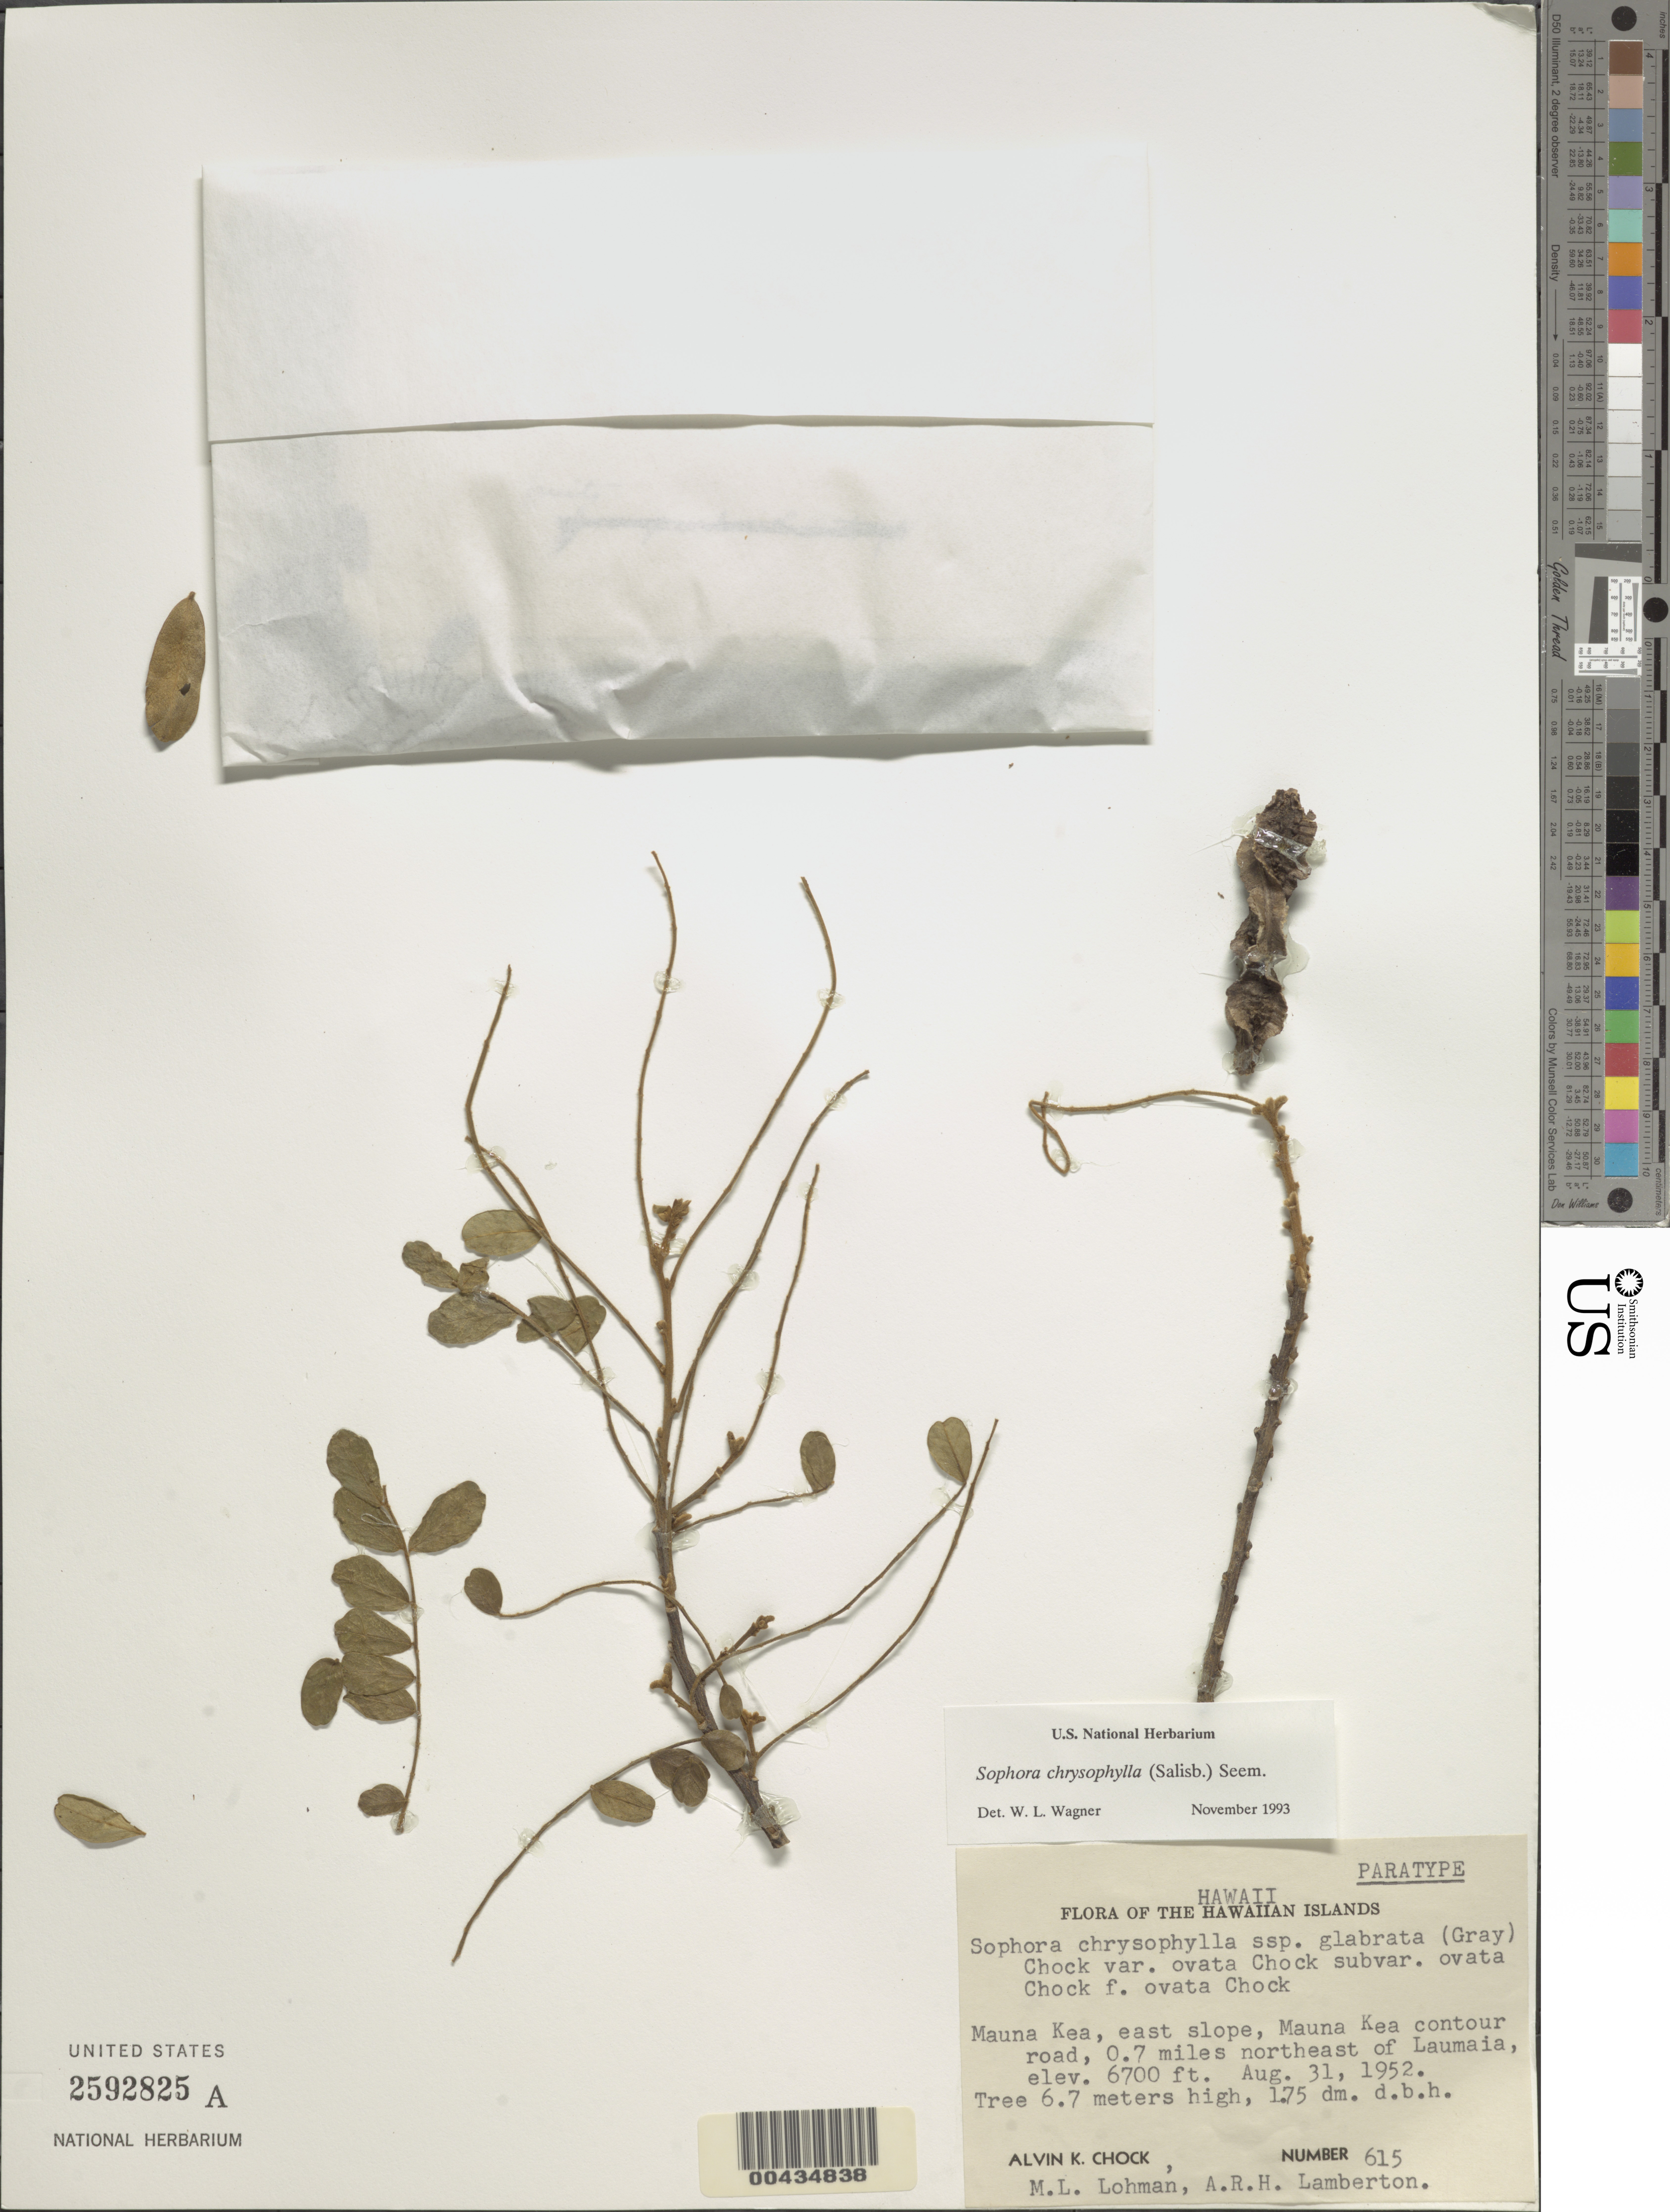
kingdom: Plantae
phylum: Tracheophyta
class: Magnoliopsida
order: Fabales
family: Fabaceae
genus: Sophora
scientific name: Sophora chrysophylla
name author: (Salisb.) Seem.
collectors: A. Chock, M. Lohman & A. Lamberton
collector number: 615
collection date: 1952-08-31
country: United States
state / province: Hawaii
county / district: Hawaii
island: Hawaii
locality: Mauna Kea, east slope, Mauna Kea countour road, 0.7 miles northeast of Laumaia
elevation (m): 2042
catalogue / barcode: US 2592825A